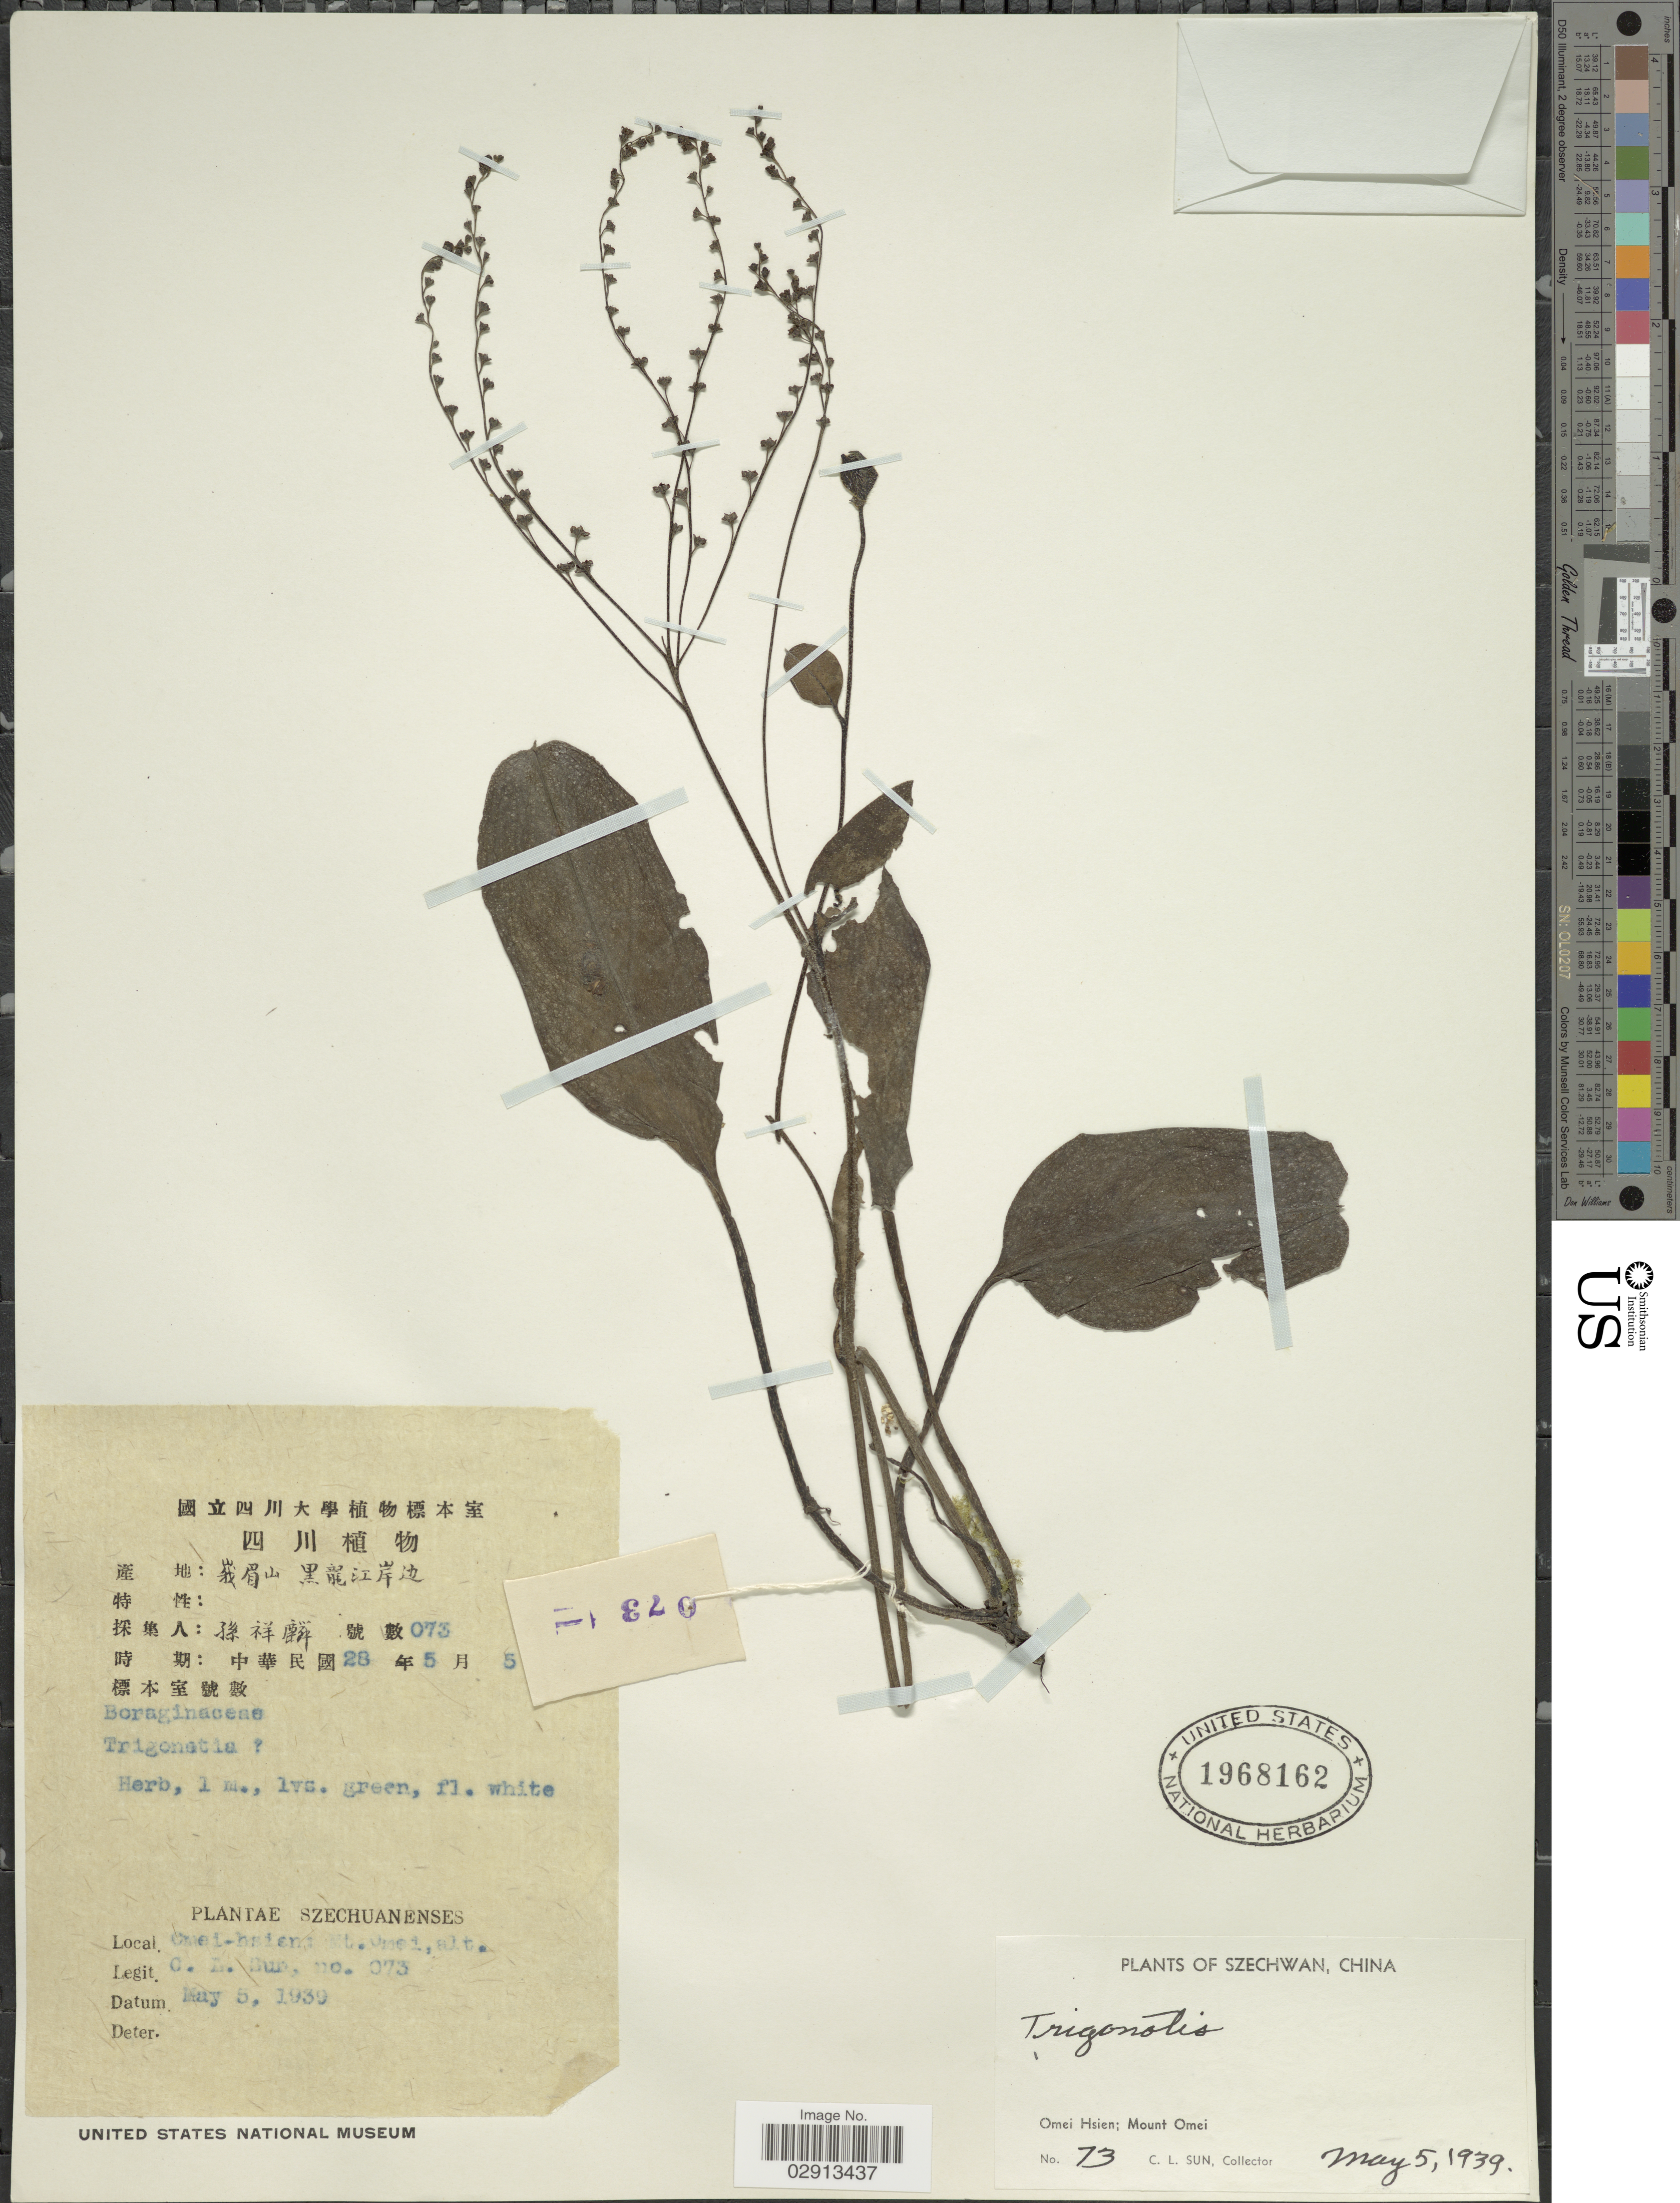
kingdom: Plantae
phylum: Tracheophyta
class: Magnoliopsida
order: Boraginales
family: Boraginaceae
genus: Trigonotis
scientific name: Trigonotis sp.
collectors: C. Sun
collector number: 73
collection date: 1939-05-05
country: China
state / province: Sichuan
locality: Szechwan. Omei Hsien: Mount Omei.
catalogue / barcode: US 1968162